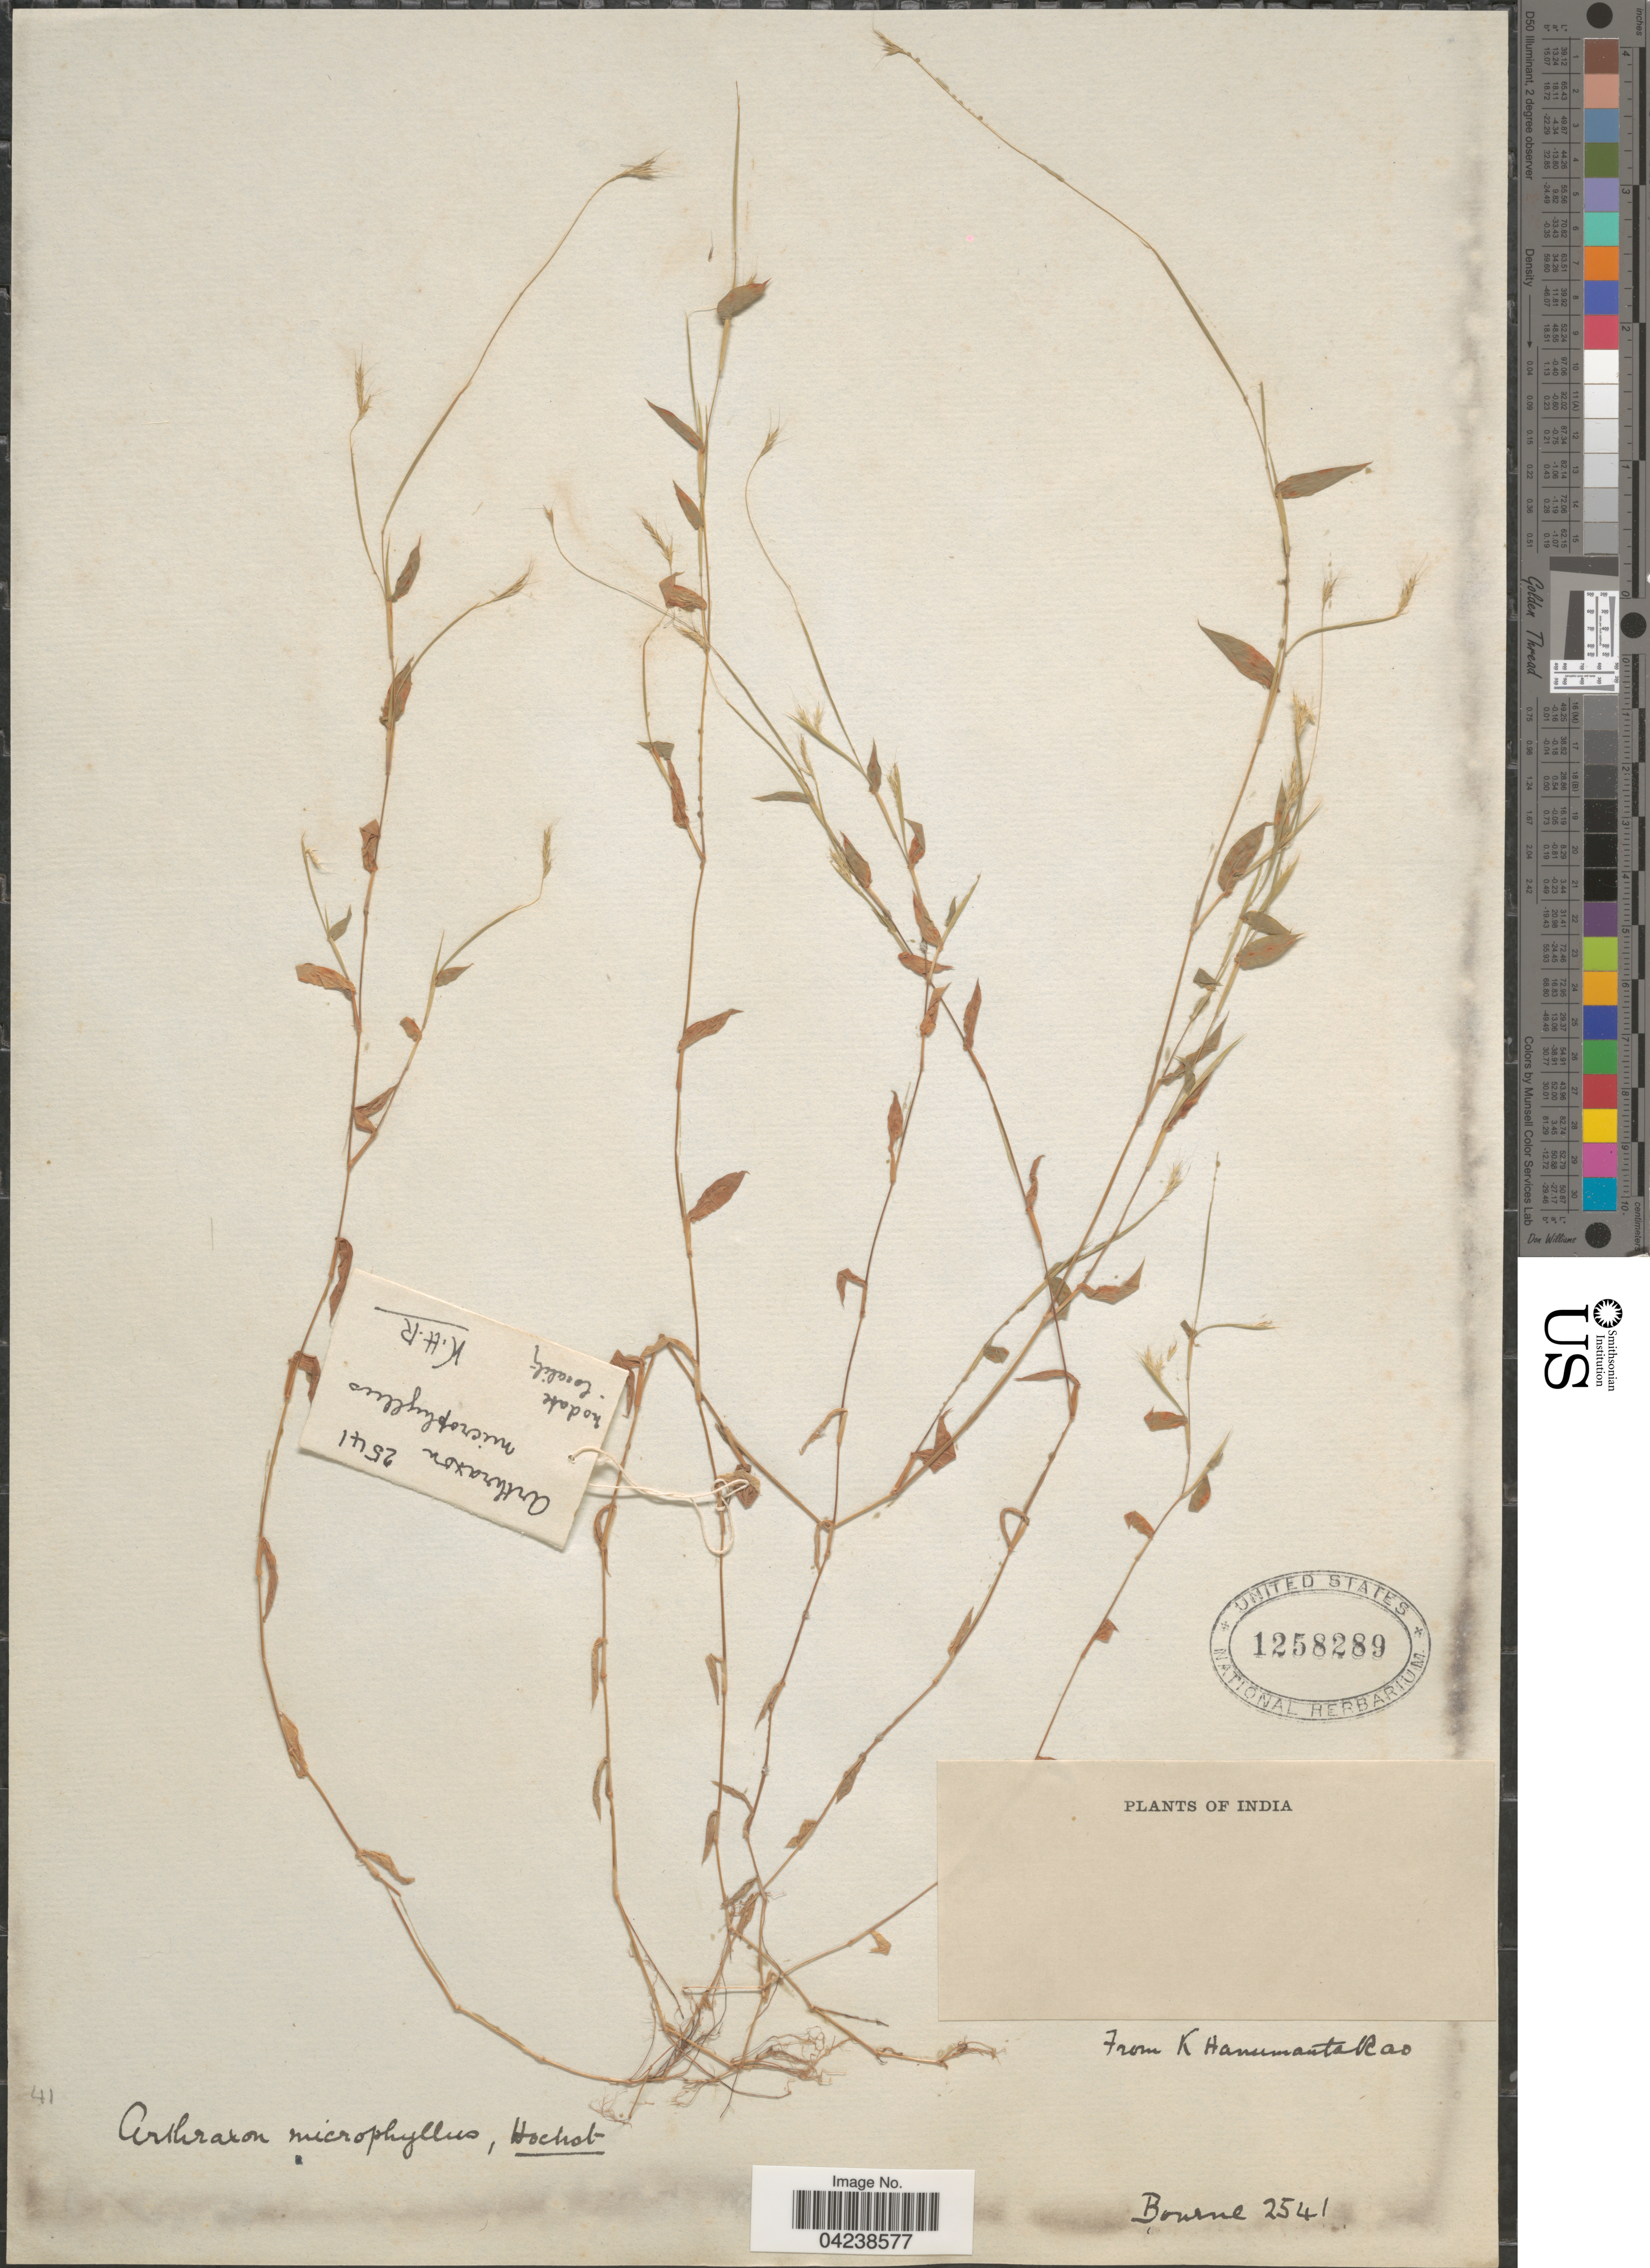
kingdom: Plantae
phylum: Tracheophyta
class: Liliopsida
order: Poales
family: Poaceae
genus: Arthraxon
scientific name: Arthraxon lancifolius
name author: (Trin.) Hochst.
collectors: -- Bourne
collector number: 2541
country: India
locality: K. H. R. [unsure placement]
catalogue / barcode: US 1258289